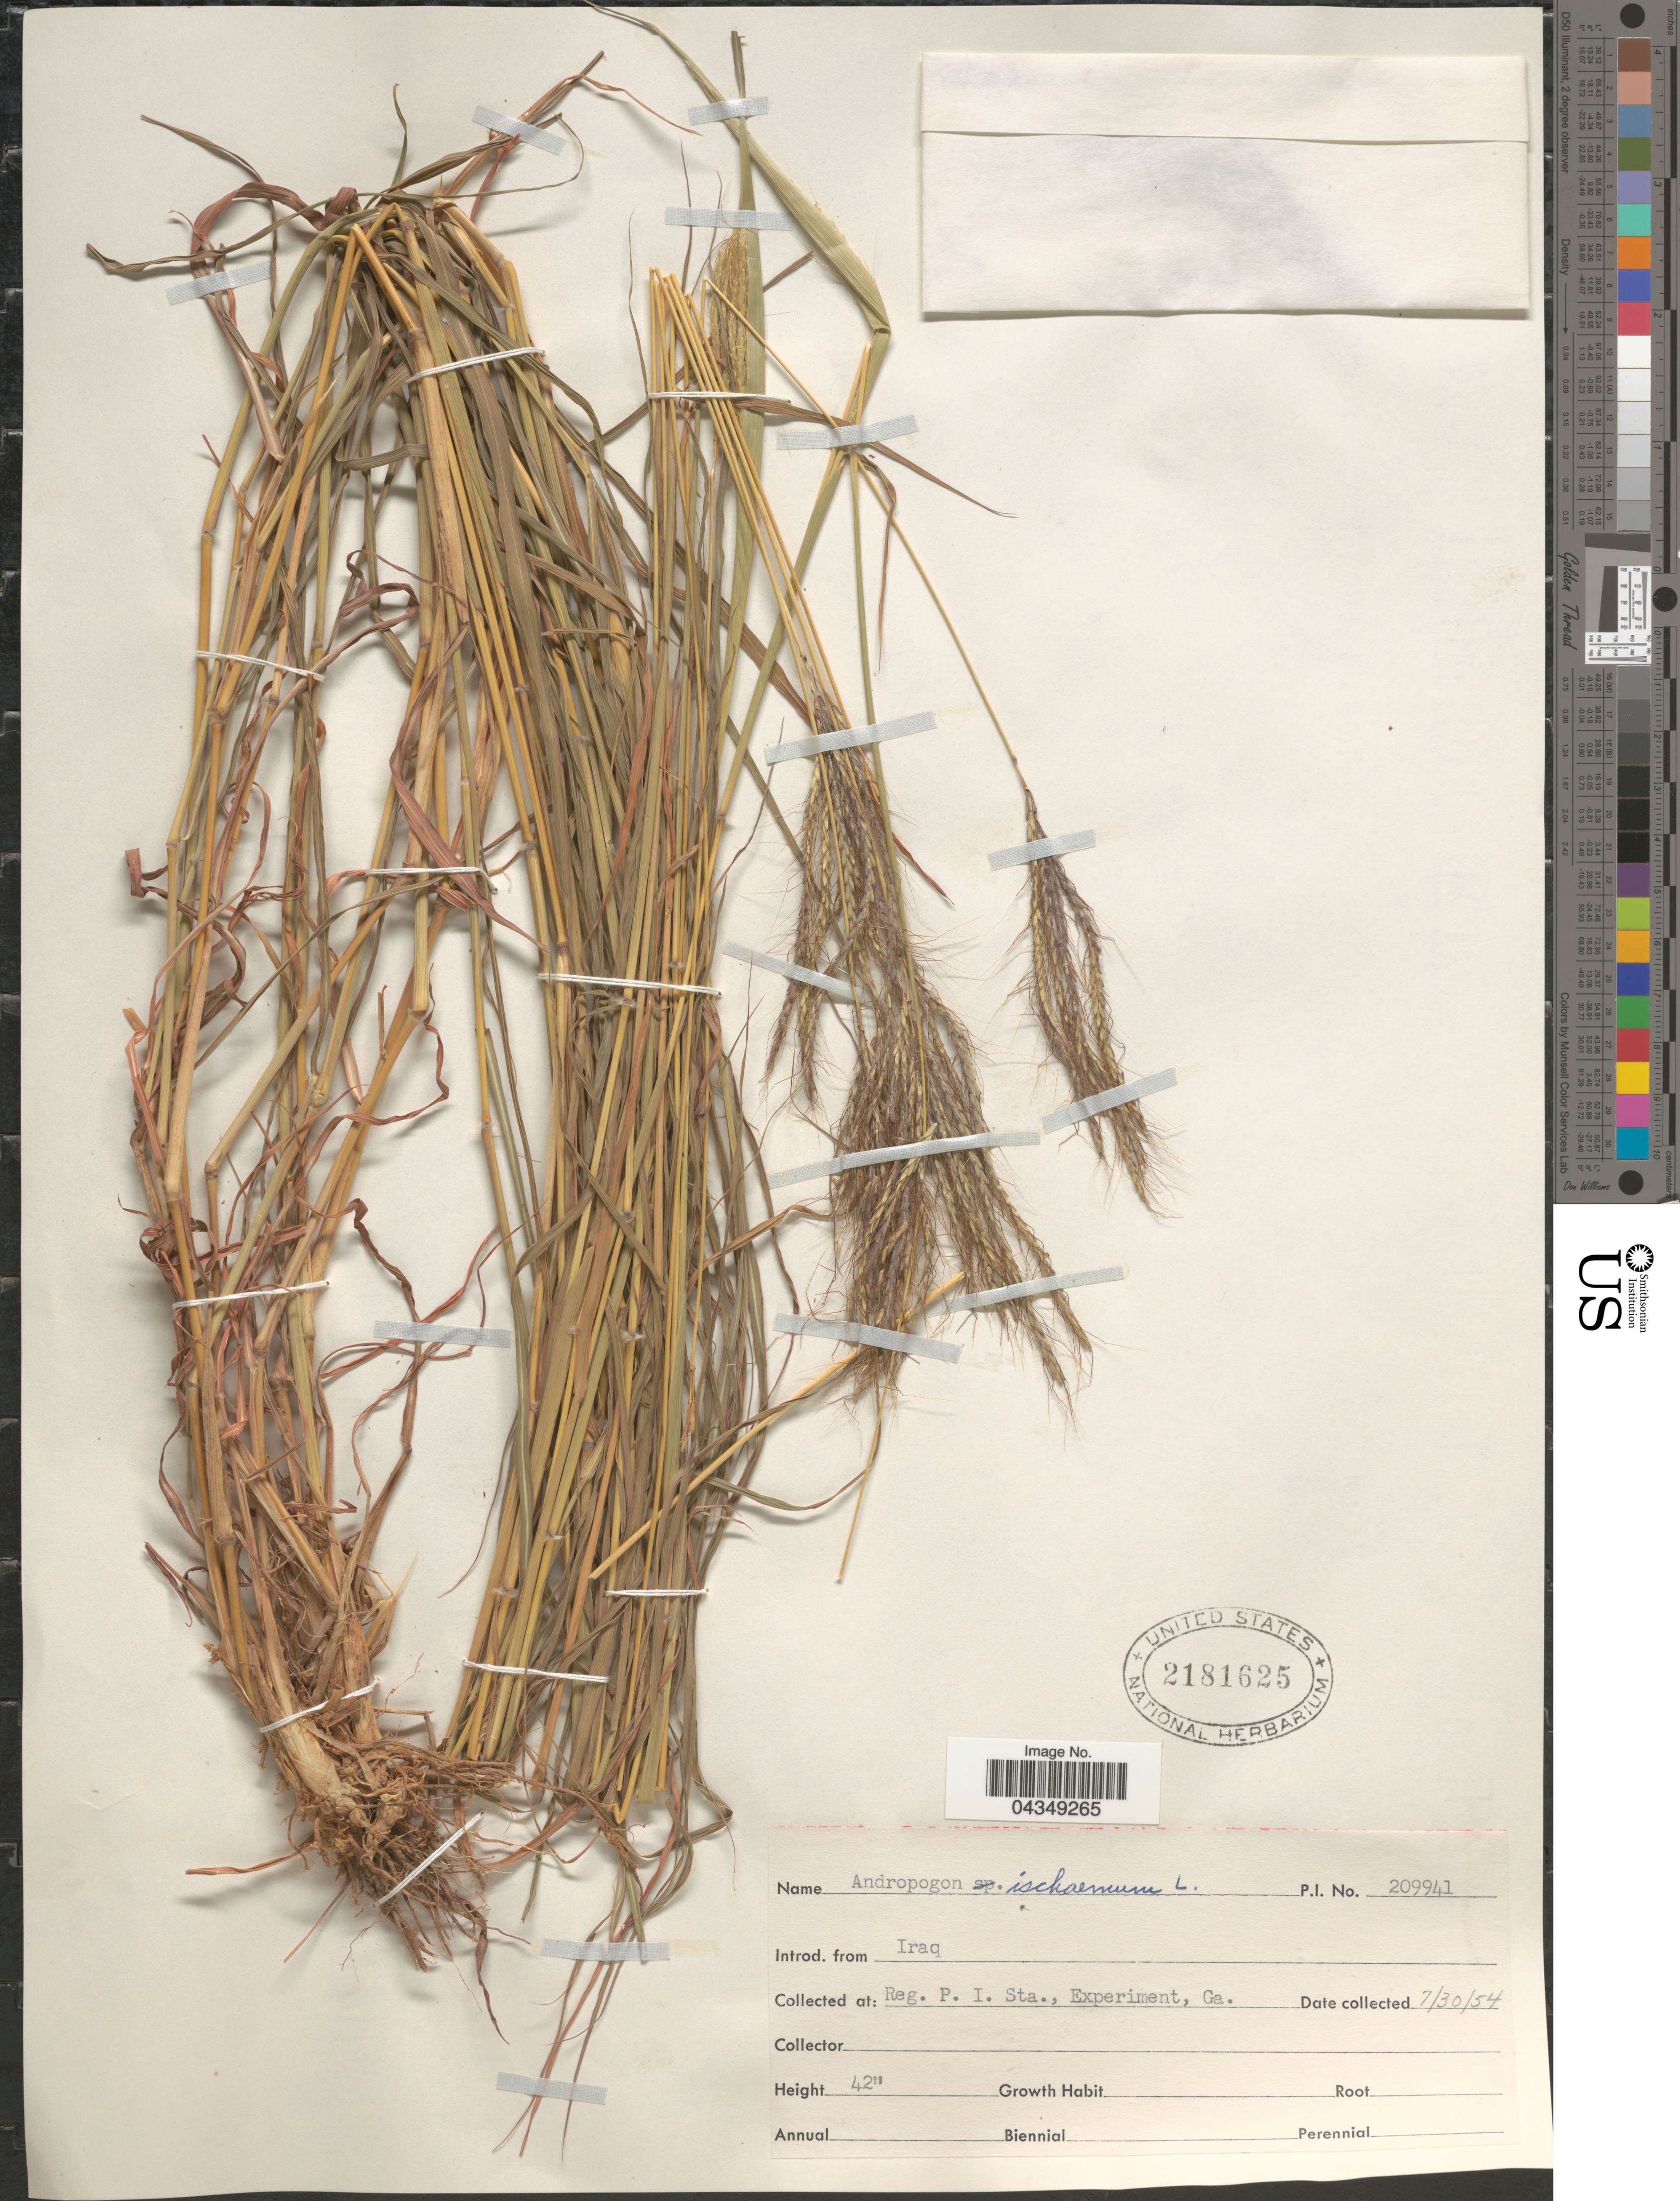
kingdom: Plantae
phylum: Tracheophyta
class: Liliopsida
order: Poales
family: Poaceae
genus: Bothriochloa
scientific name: Bothriochloa ischaemum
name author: (L.) Keng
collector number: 209941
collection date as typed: Transcribed d/m/y: 30/7/54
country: United States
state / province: Georgia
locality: Reg. P.I. Sta., Experiment.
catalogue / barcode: US 2181625